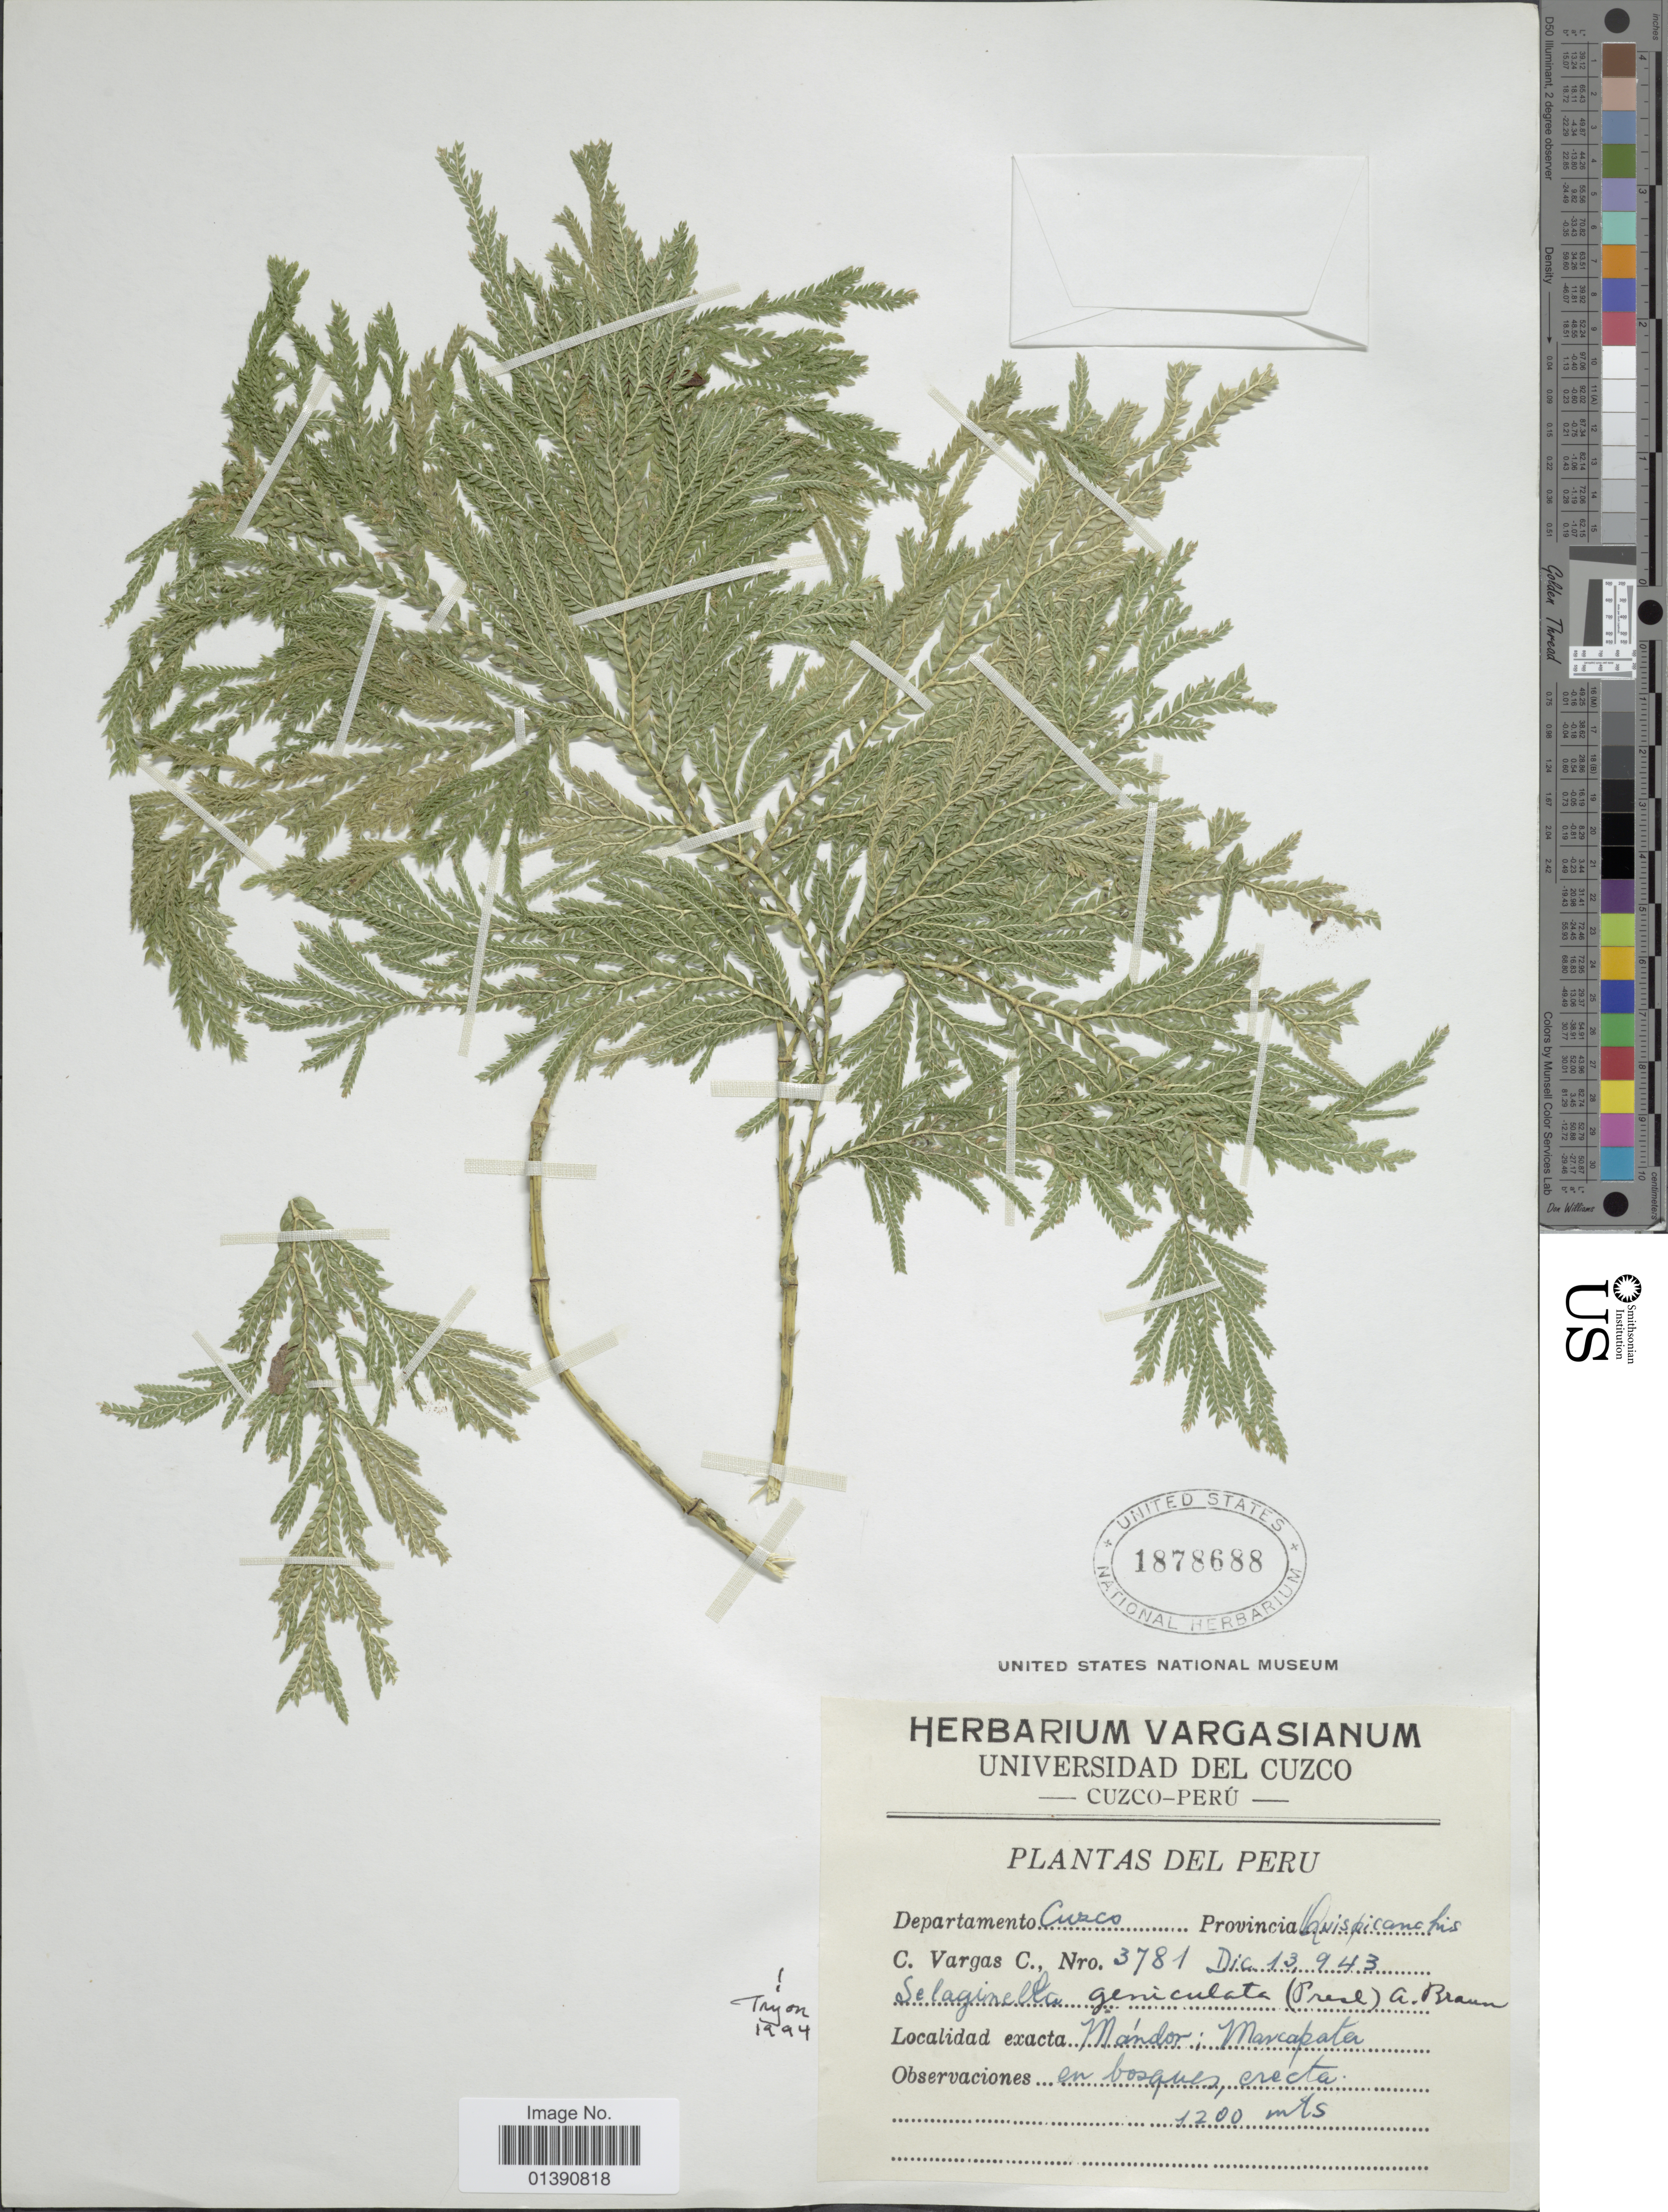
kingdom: Plantae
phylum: Tracheophyta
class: Lycopodiopsida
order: Selaginellales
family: Selaginellaceae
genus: Selaginella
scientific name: Selaginella geniculata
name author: (C. Presl) Spring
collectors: C. Vargas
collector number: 3781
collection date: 1943-12-13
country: Peru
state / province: Cusco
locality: Mándor; Marcapata, Provincia Quispicanchis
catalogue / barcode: US 1878688